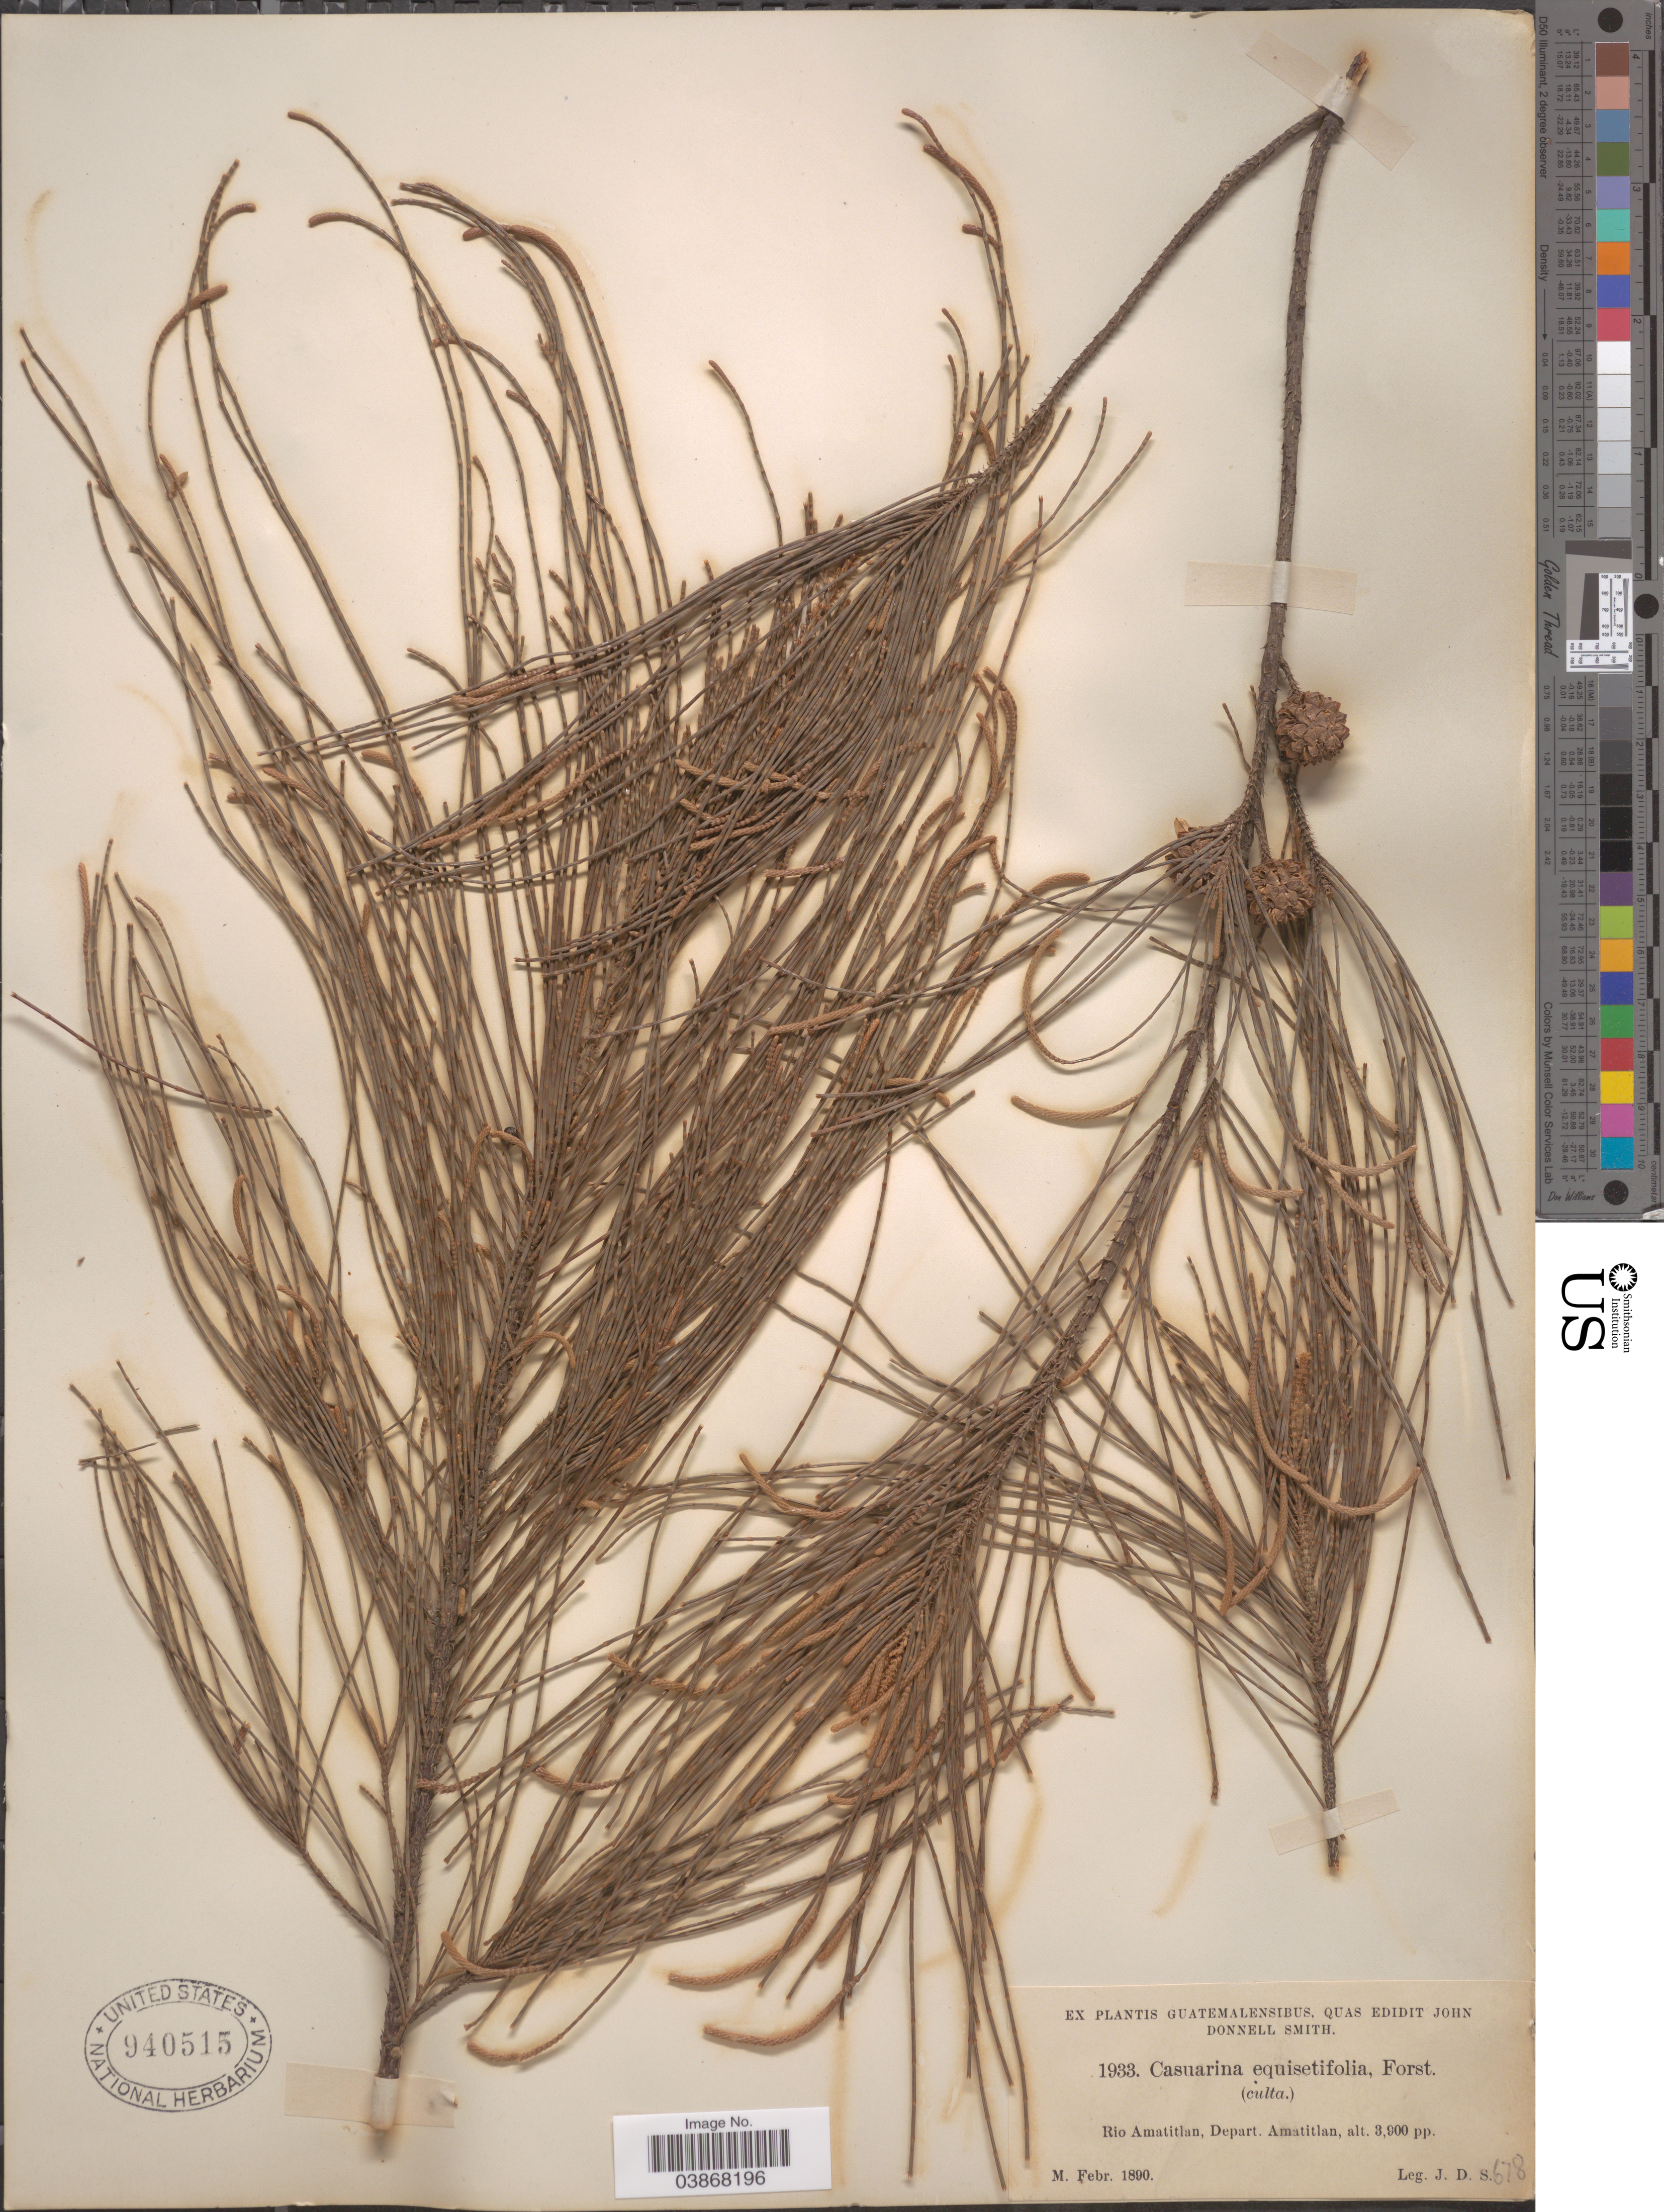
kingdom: Plantae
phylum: Tracheophyta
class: Magnoliopsida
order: Fagales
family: Casuarinaceae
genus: Casuarina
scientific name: Casuarina equisetifolia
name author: L.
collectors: J. Donnell Smith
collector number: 1933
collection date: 1890-02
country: Guatemala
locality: Rio Amatitlan, Depart. Amatitlan.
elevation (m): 1189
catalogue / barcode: US 940515